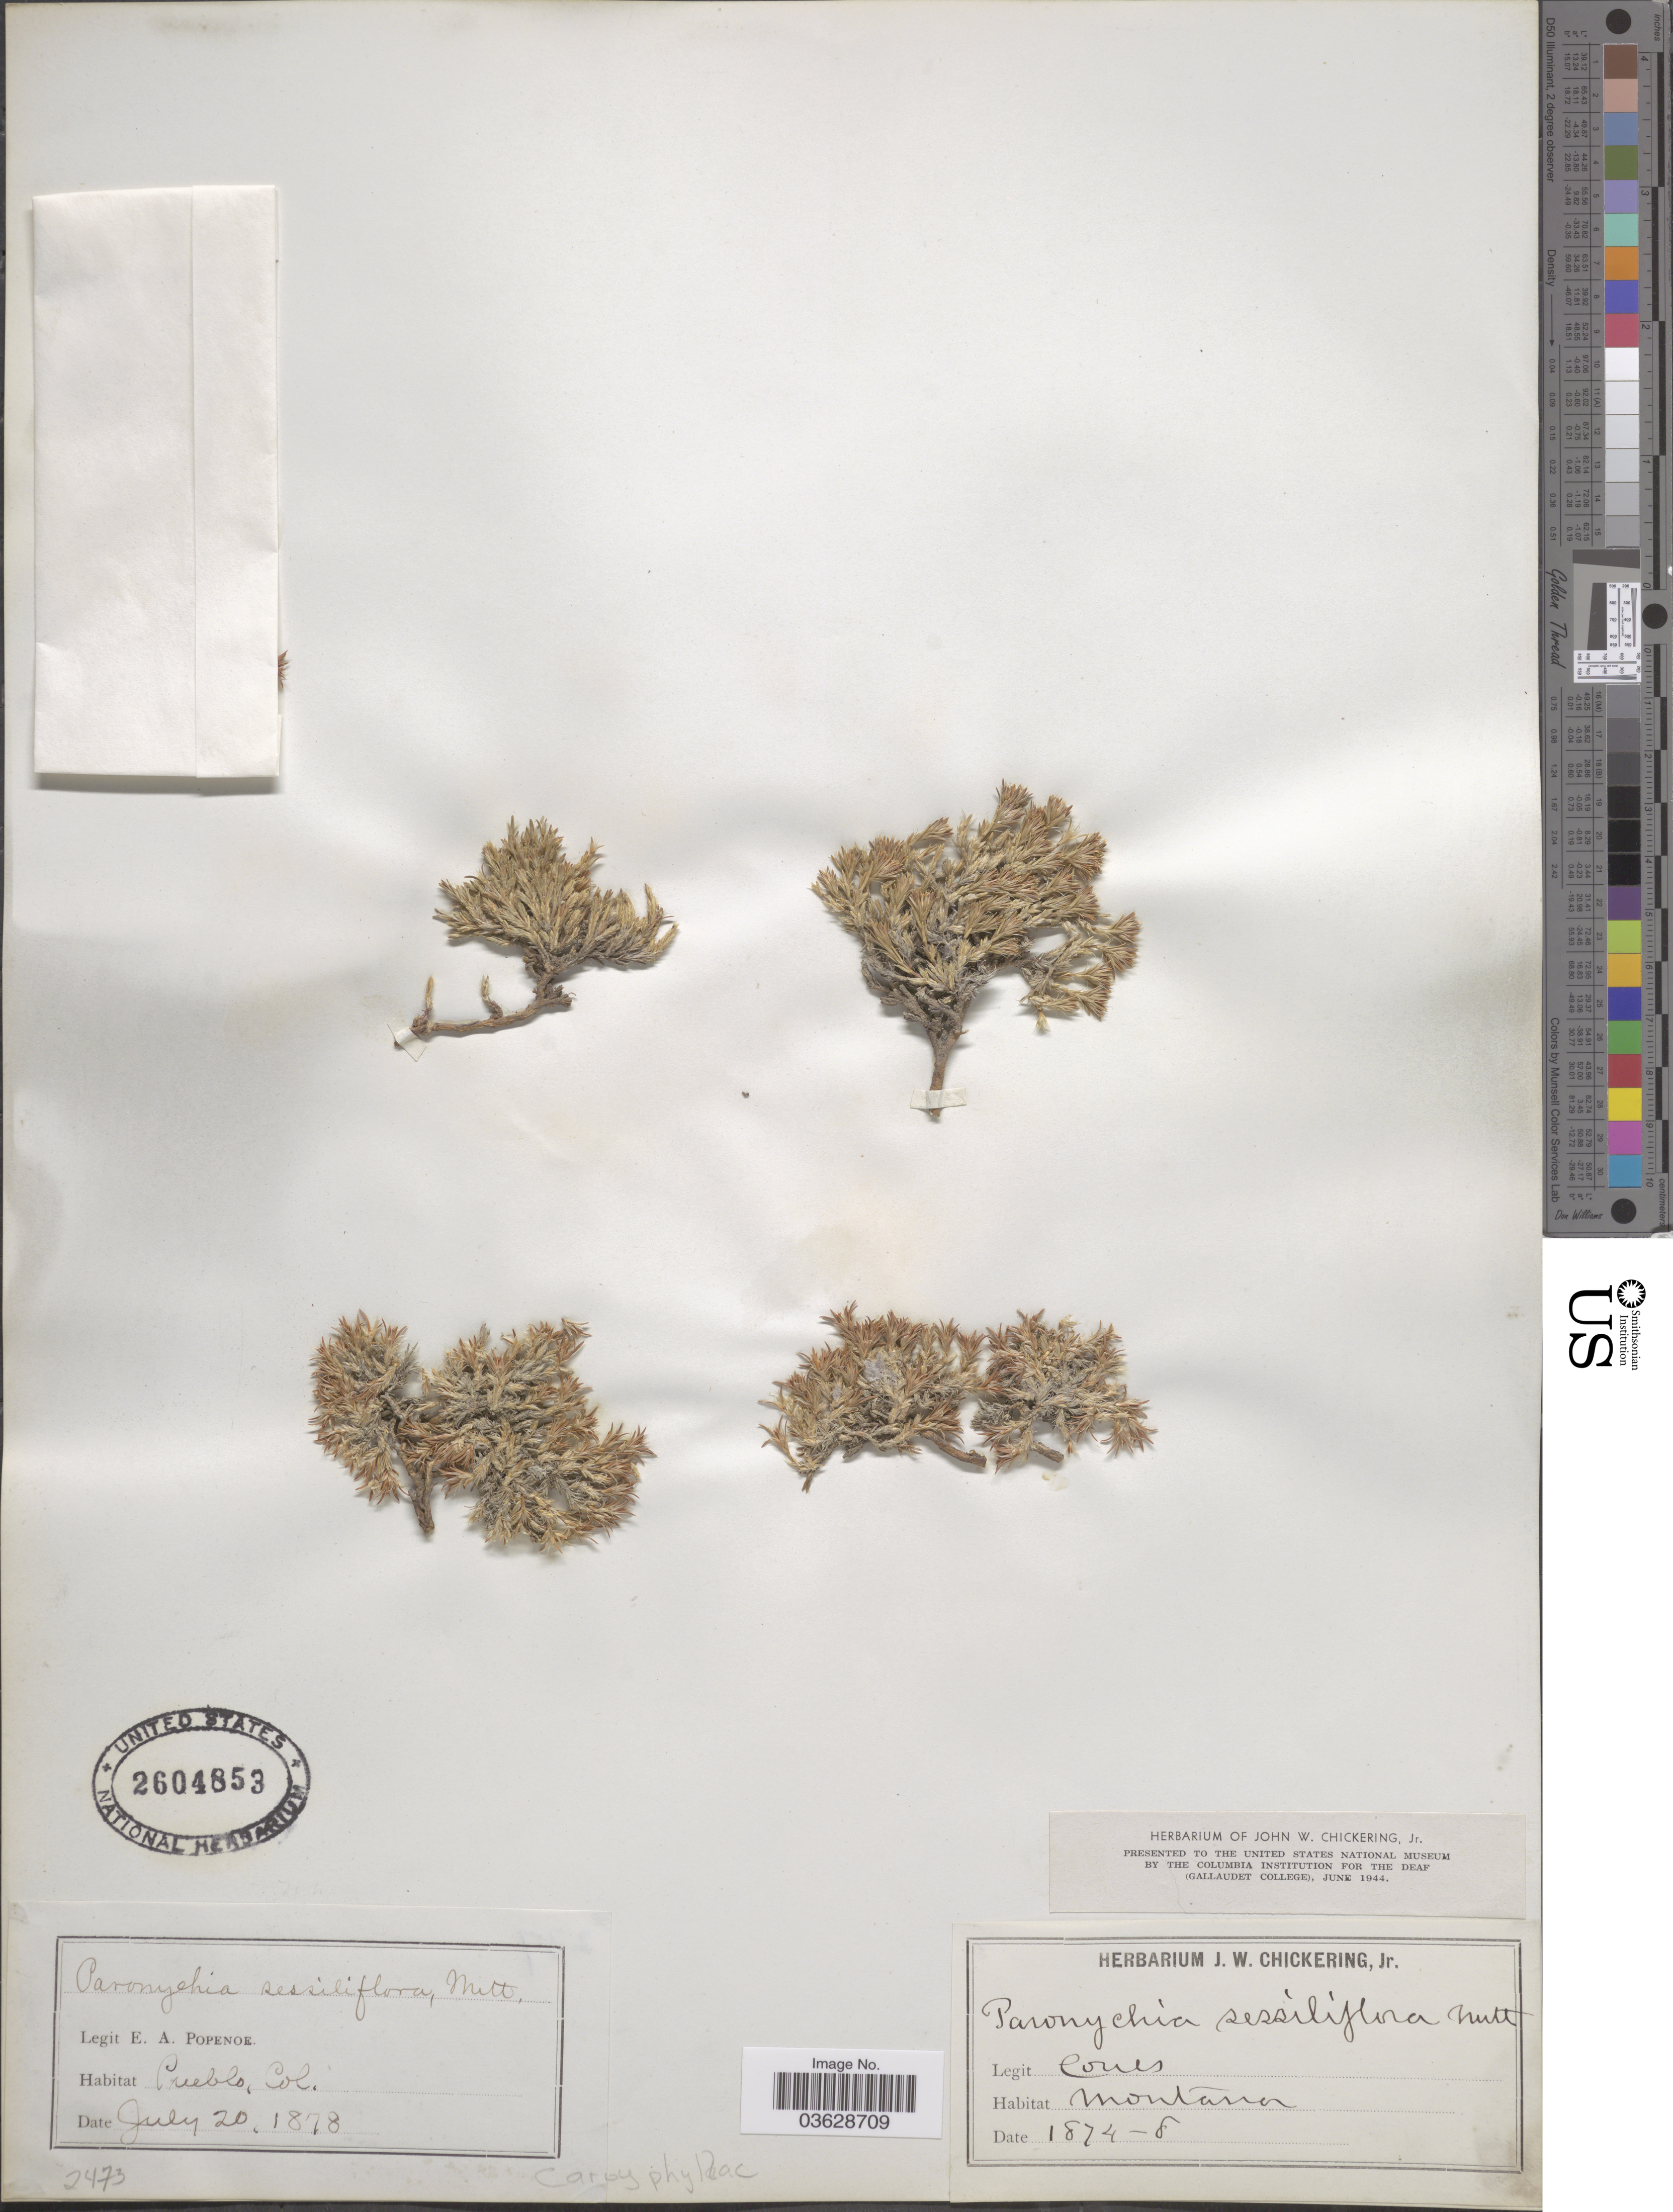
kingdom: Plantae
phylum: Tracheophyta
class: Magnoliopsida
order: Caryophyllales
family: Caryophyllaceae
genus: Paronychia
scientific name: Paronychia sessiliflora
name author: Nutt.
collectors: Cones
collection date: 1874/1878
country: United States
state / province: Montana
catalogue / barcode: US 2604853